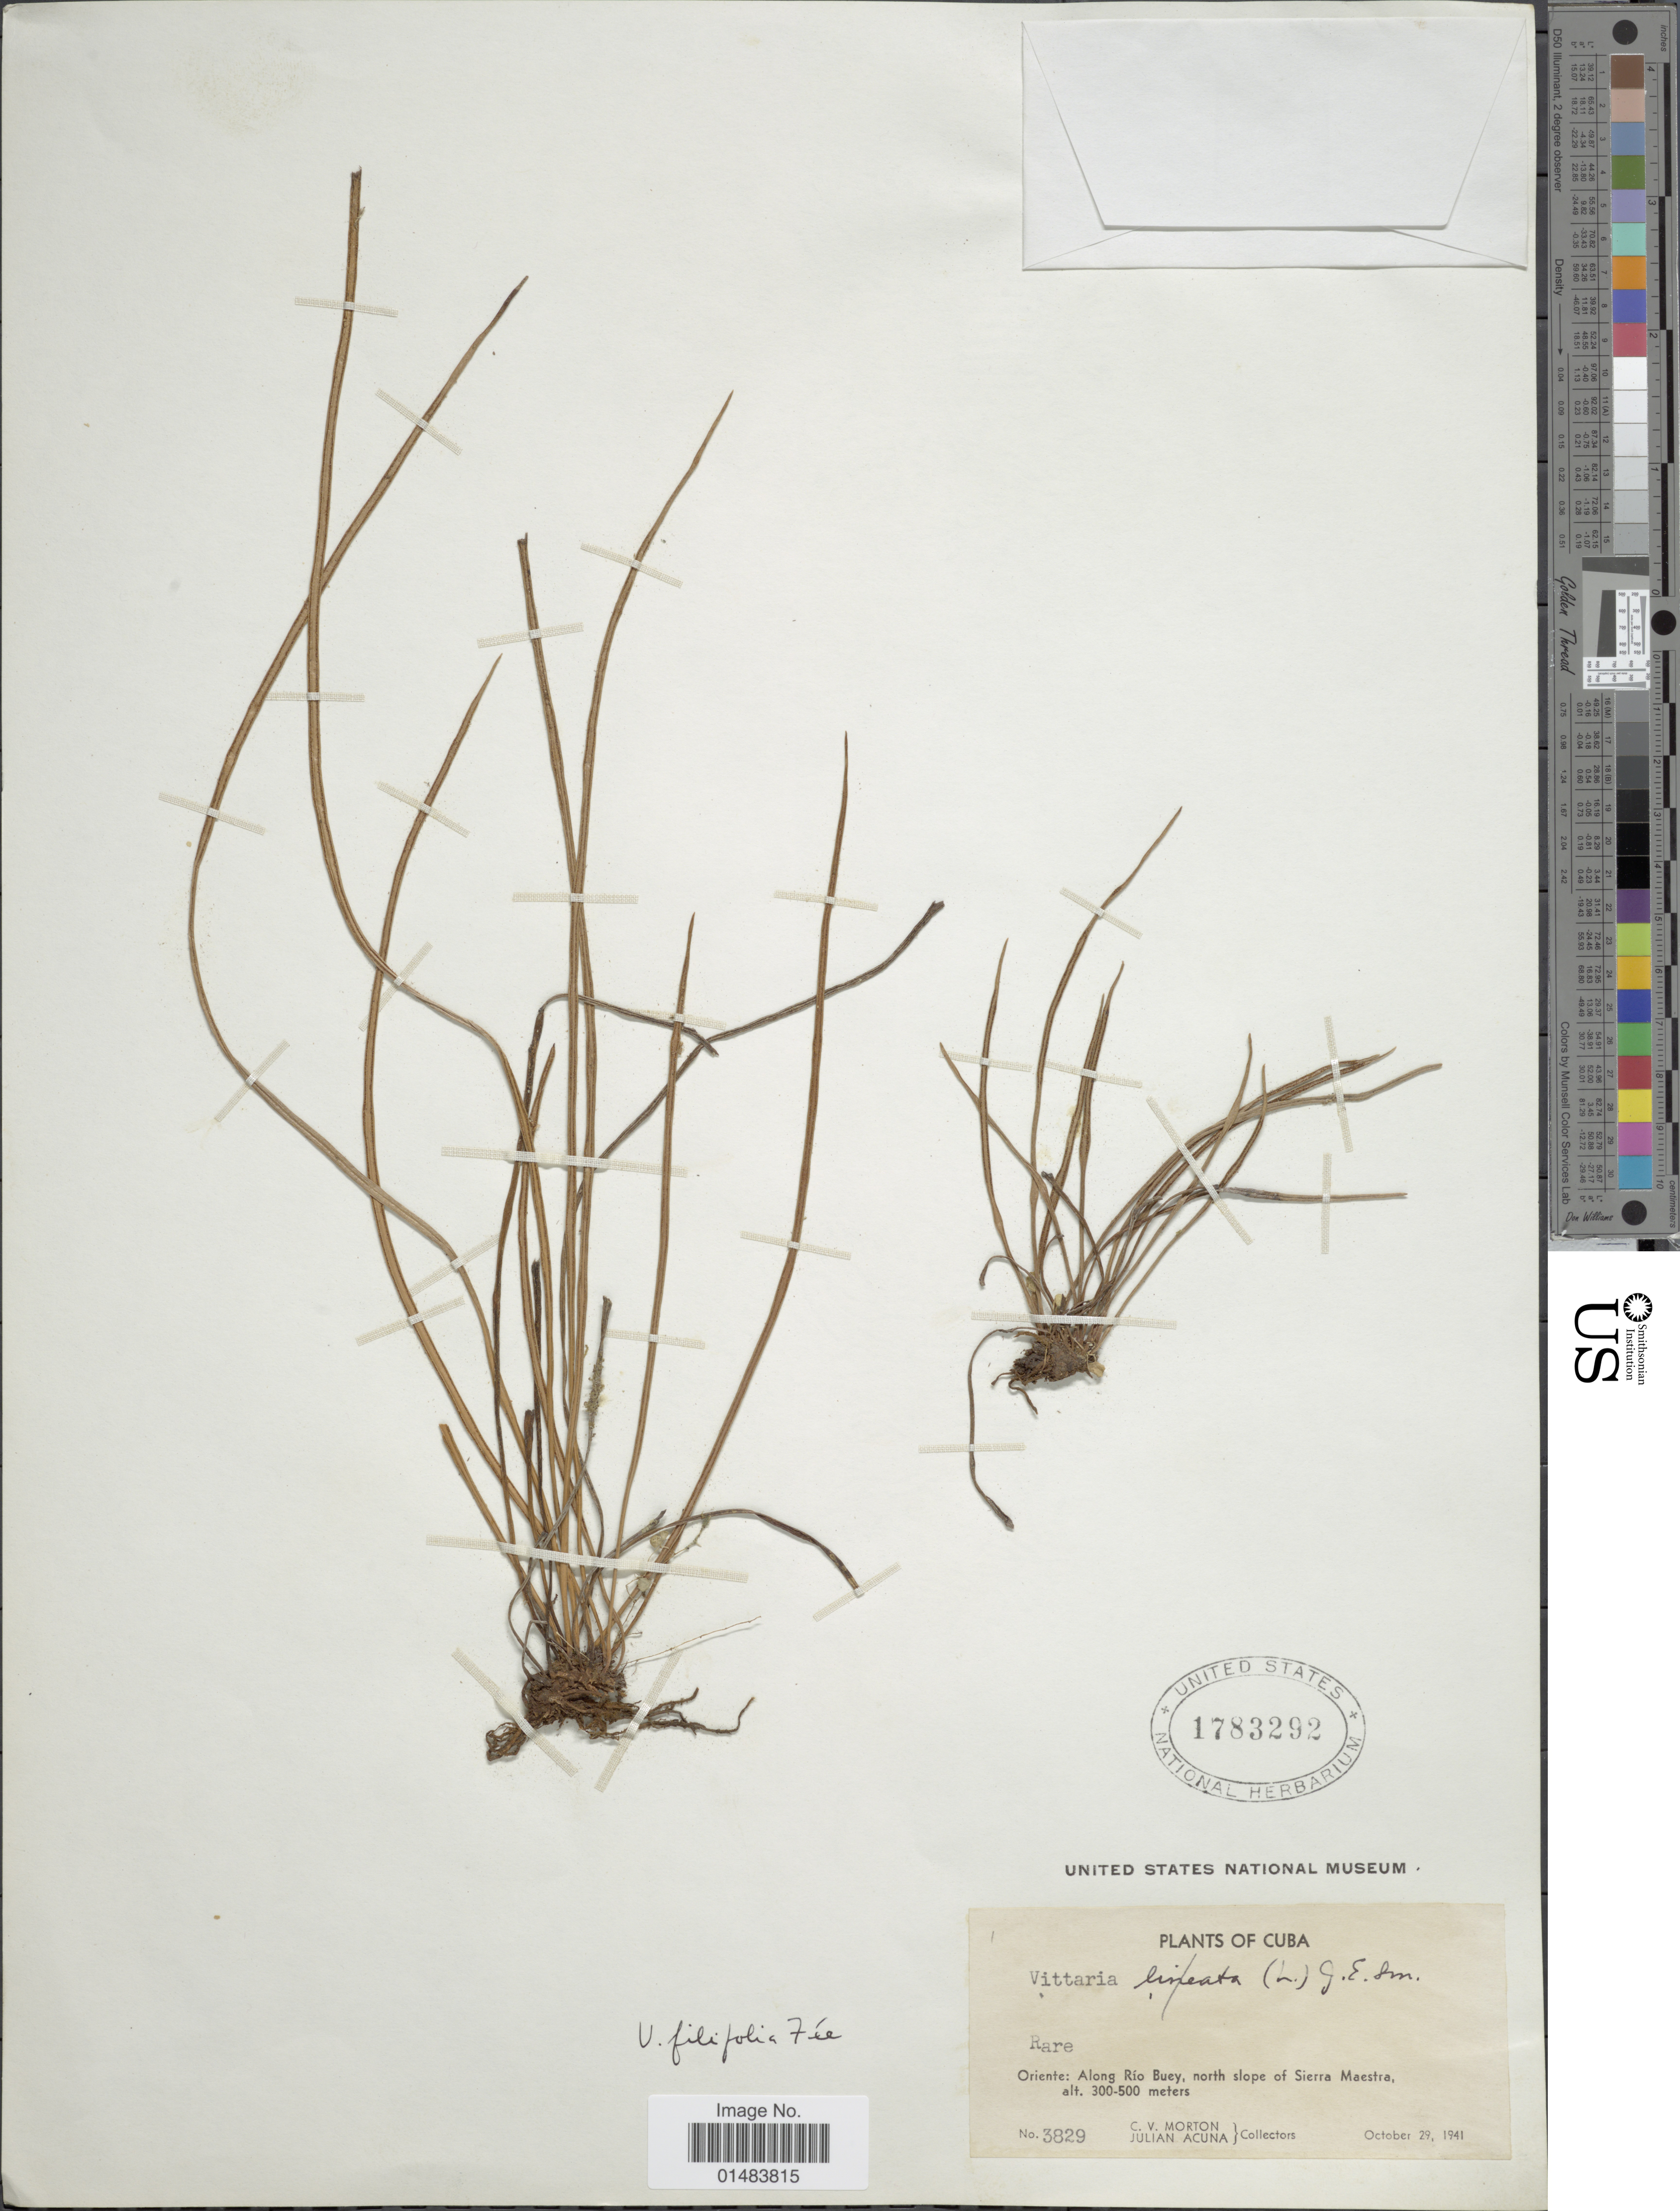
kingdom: Plantae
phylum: Tracheophyta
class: Polypodiopsida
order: Polypodiales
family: Pteridaceae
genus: Vittaria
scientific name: Vittaria graminifolia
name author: Kaulf.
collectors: C. V. Morton & J. B. Acuña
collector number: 3829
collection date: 1941-10-29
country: Cuba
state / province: Oriente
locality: Plants of Cuba, Along Rio Buey, north slope of Sierra Maestra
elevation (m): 300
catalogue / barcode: US 1783292